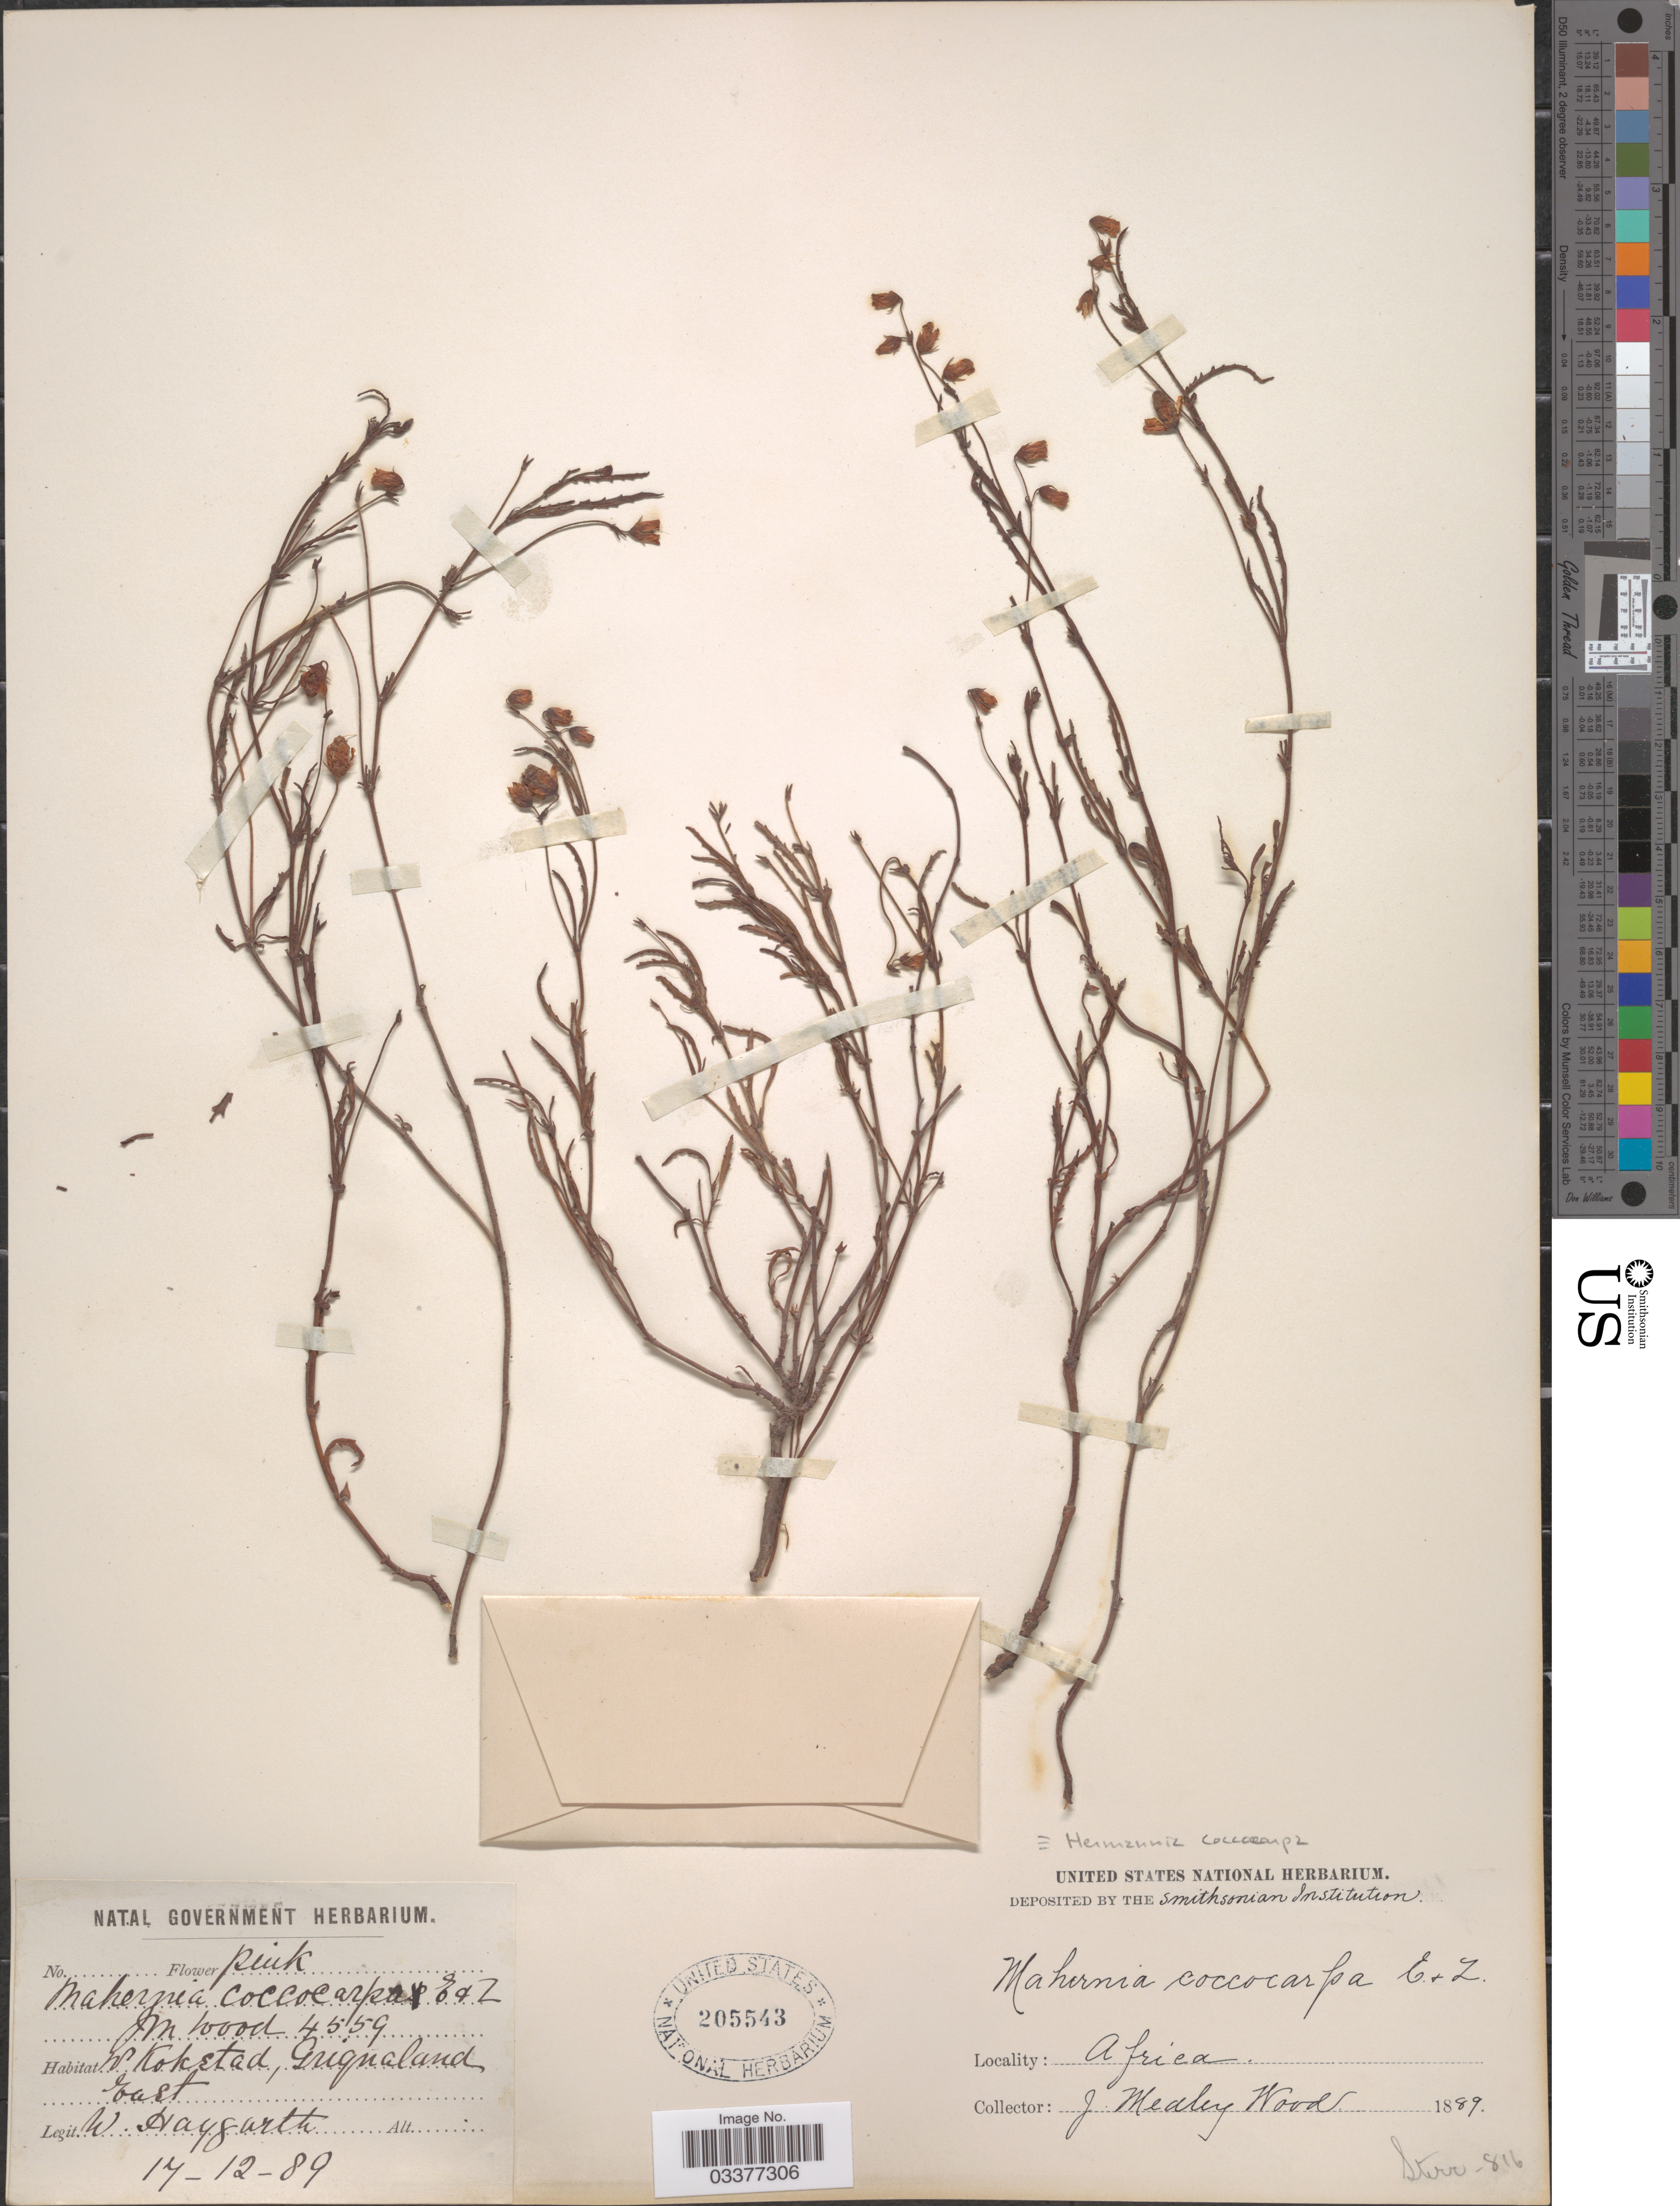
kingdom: Plantae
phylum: Tracheophyta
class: Magnoliopsida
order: Malvales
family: Malvaceae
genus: Hermannia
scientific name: Hermannia coccocarpa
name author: (Eckl. & Zeyh.) Kuntze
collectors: W. Haygarth & J. Medley Wood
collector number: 4559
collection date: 1889-12-17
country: South Africa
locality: W Kokstad, Griqualand East.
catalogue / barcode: US 205543